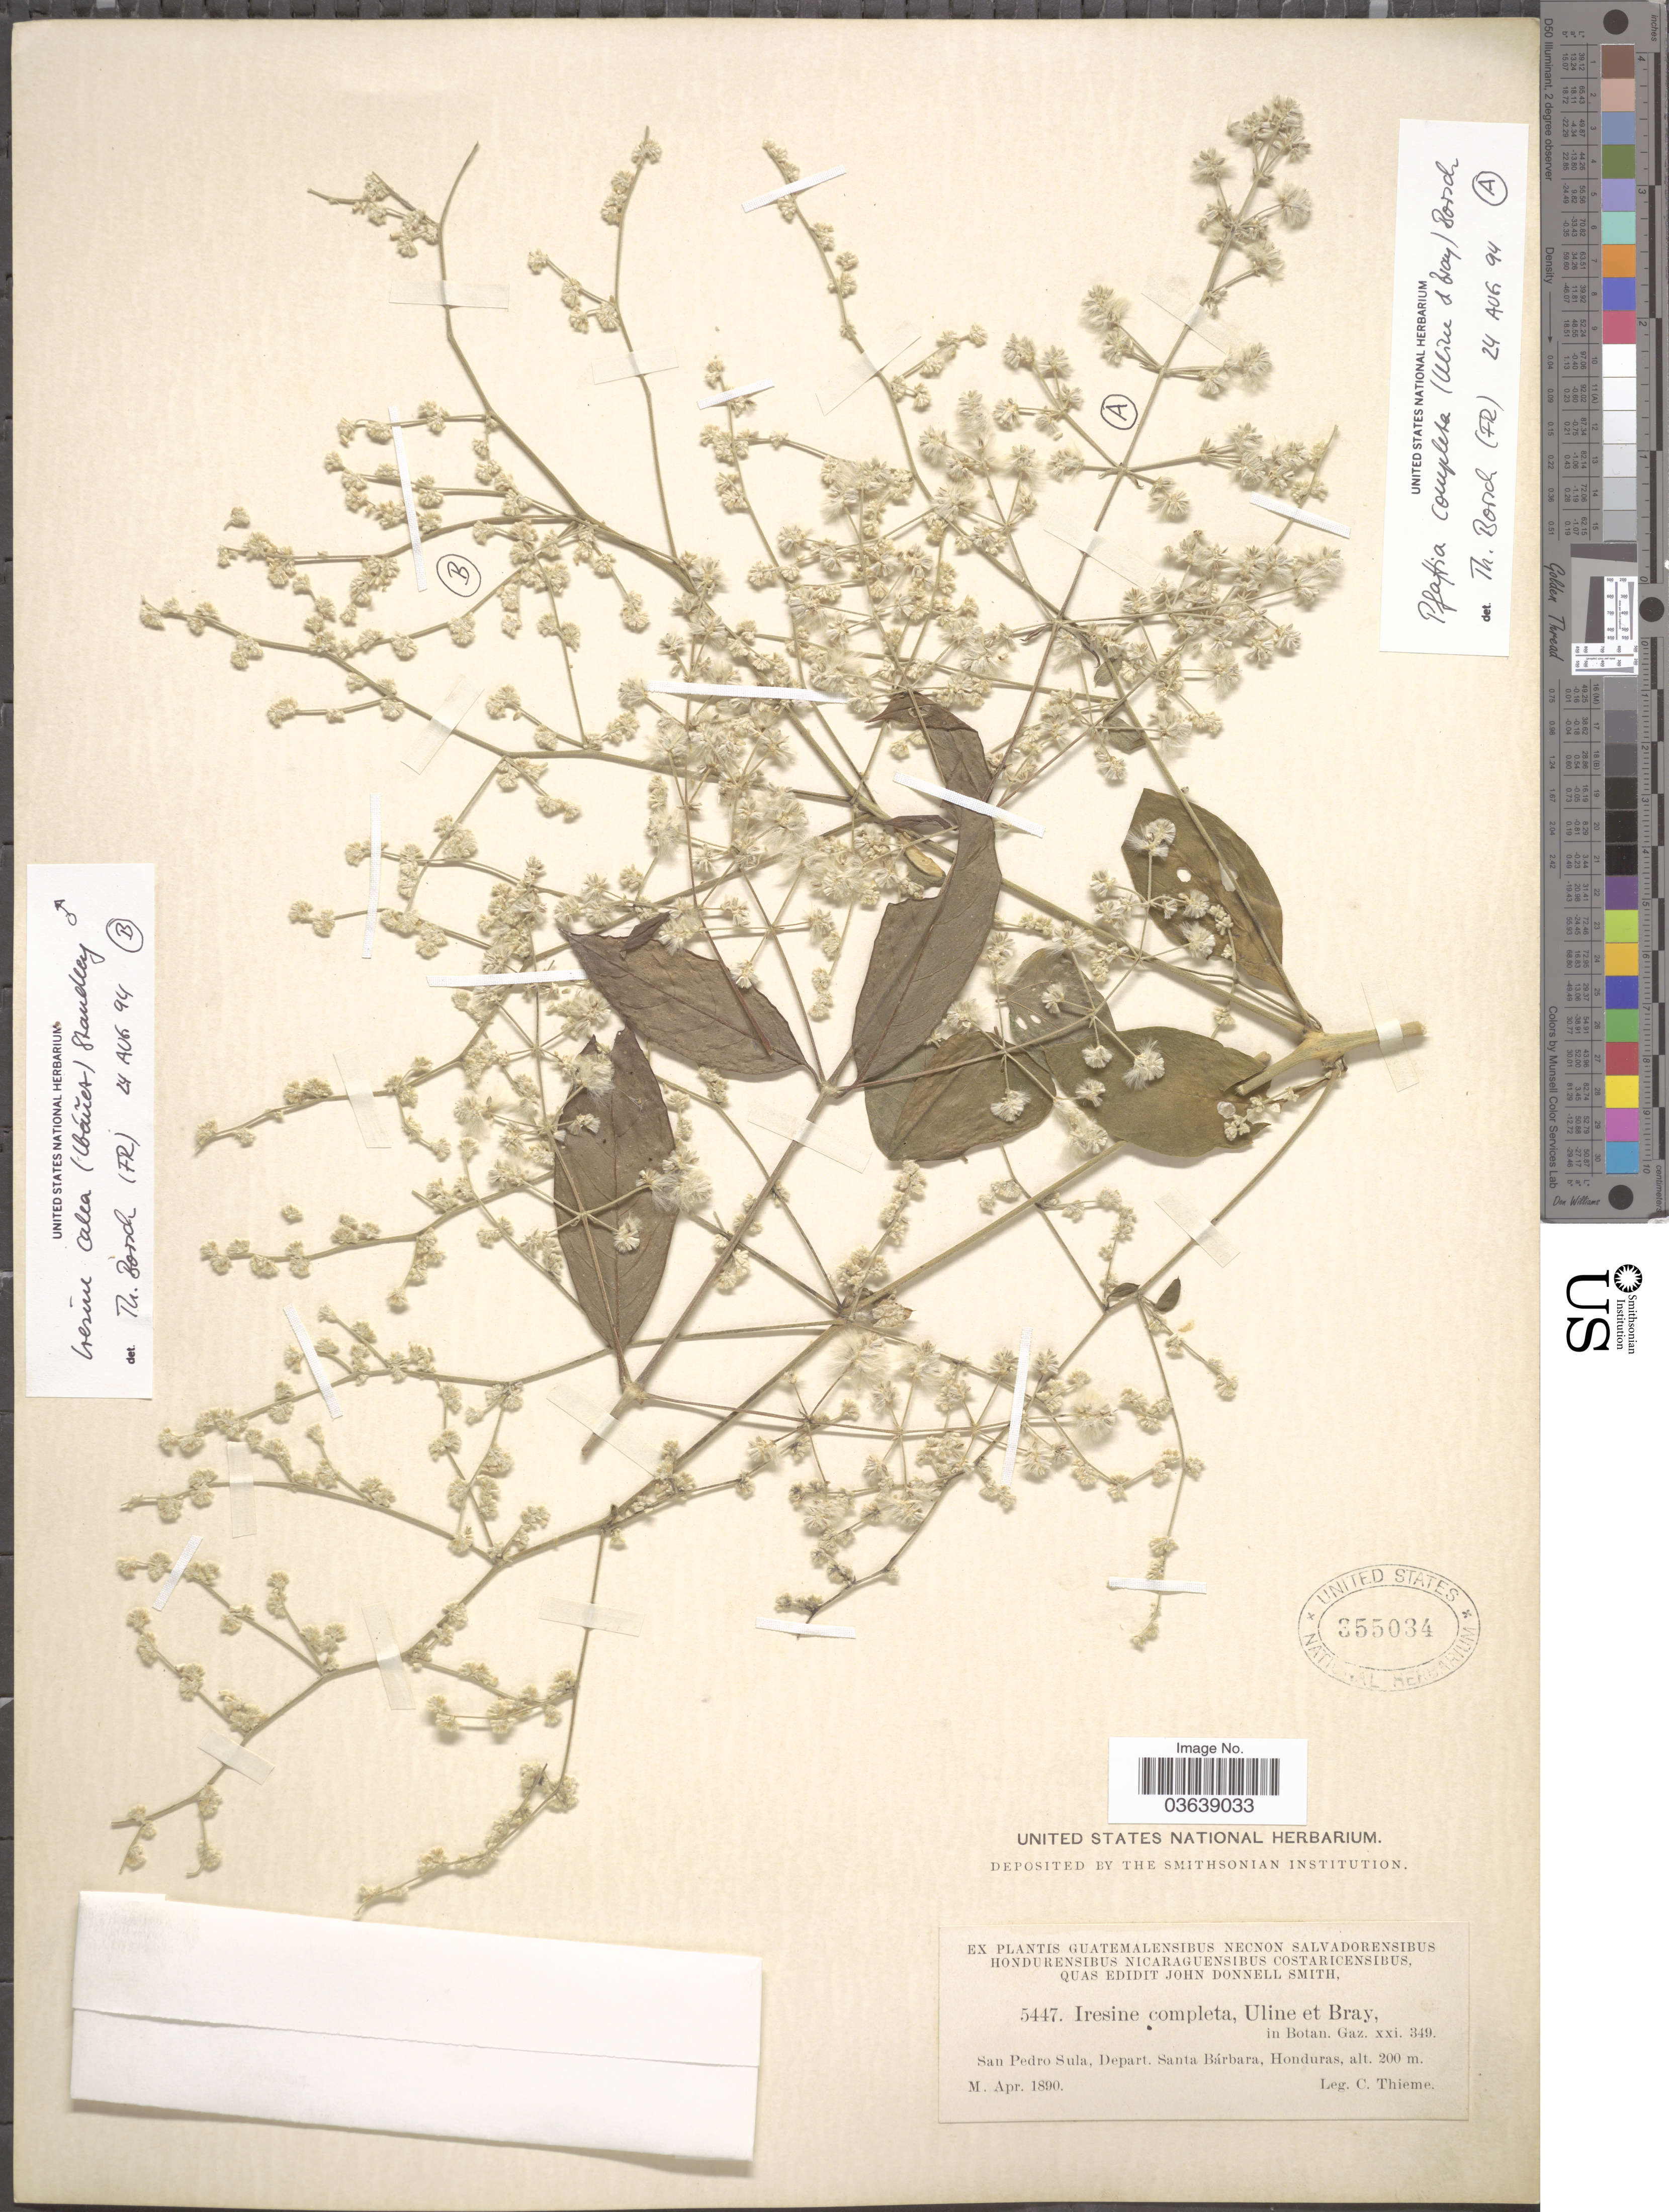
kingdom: Plantae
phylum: Tracheophyta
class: Magnoliopsida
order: Caryophyllales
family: Amaranthaceae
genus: Pedersenia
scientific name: Pedersenia completa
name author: (Uline & W.L. Bray) Borsch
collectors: C. Thieme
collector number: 5447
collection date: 1890-04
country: Honduras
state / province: Santa Bárbara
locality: San Pedro Sula, Depart. Santa Bárbara.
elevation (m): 200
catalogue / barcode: US 355034